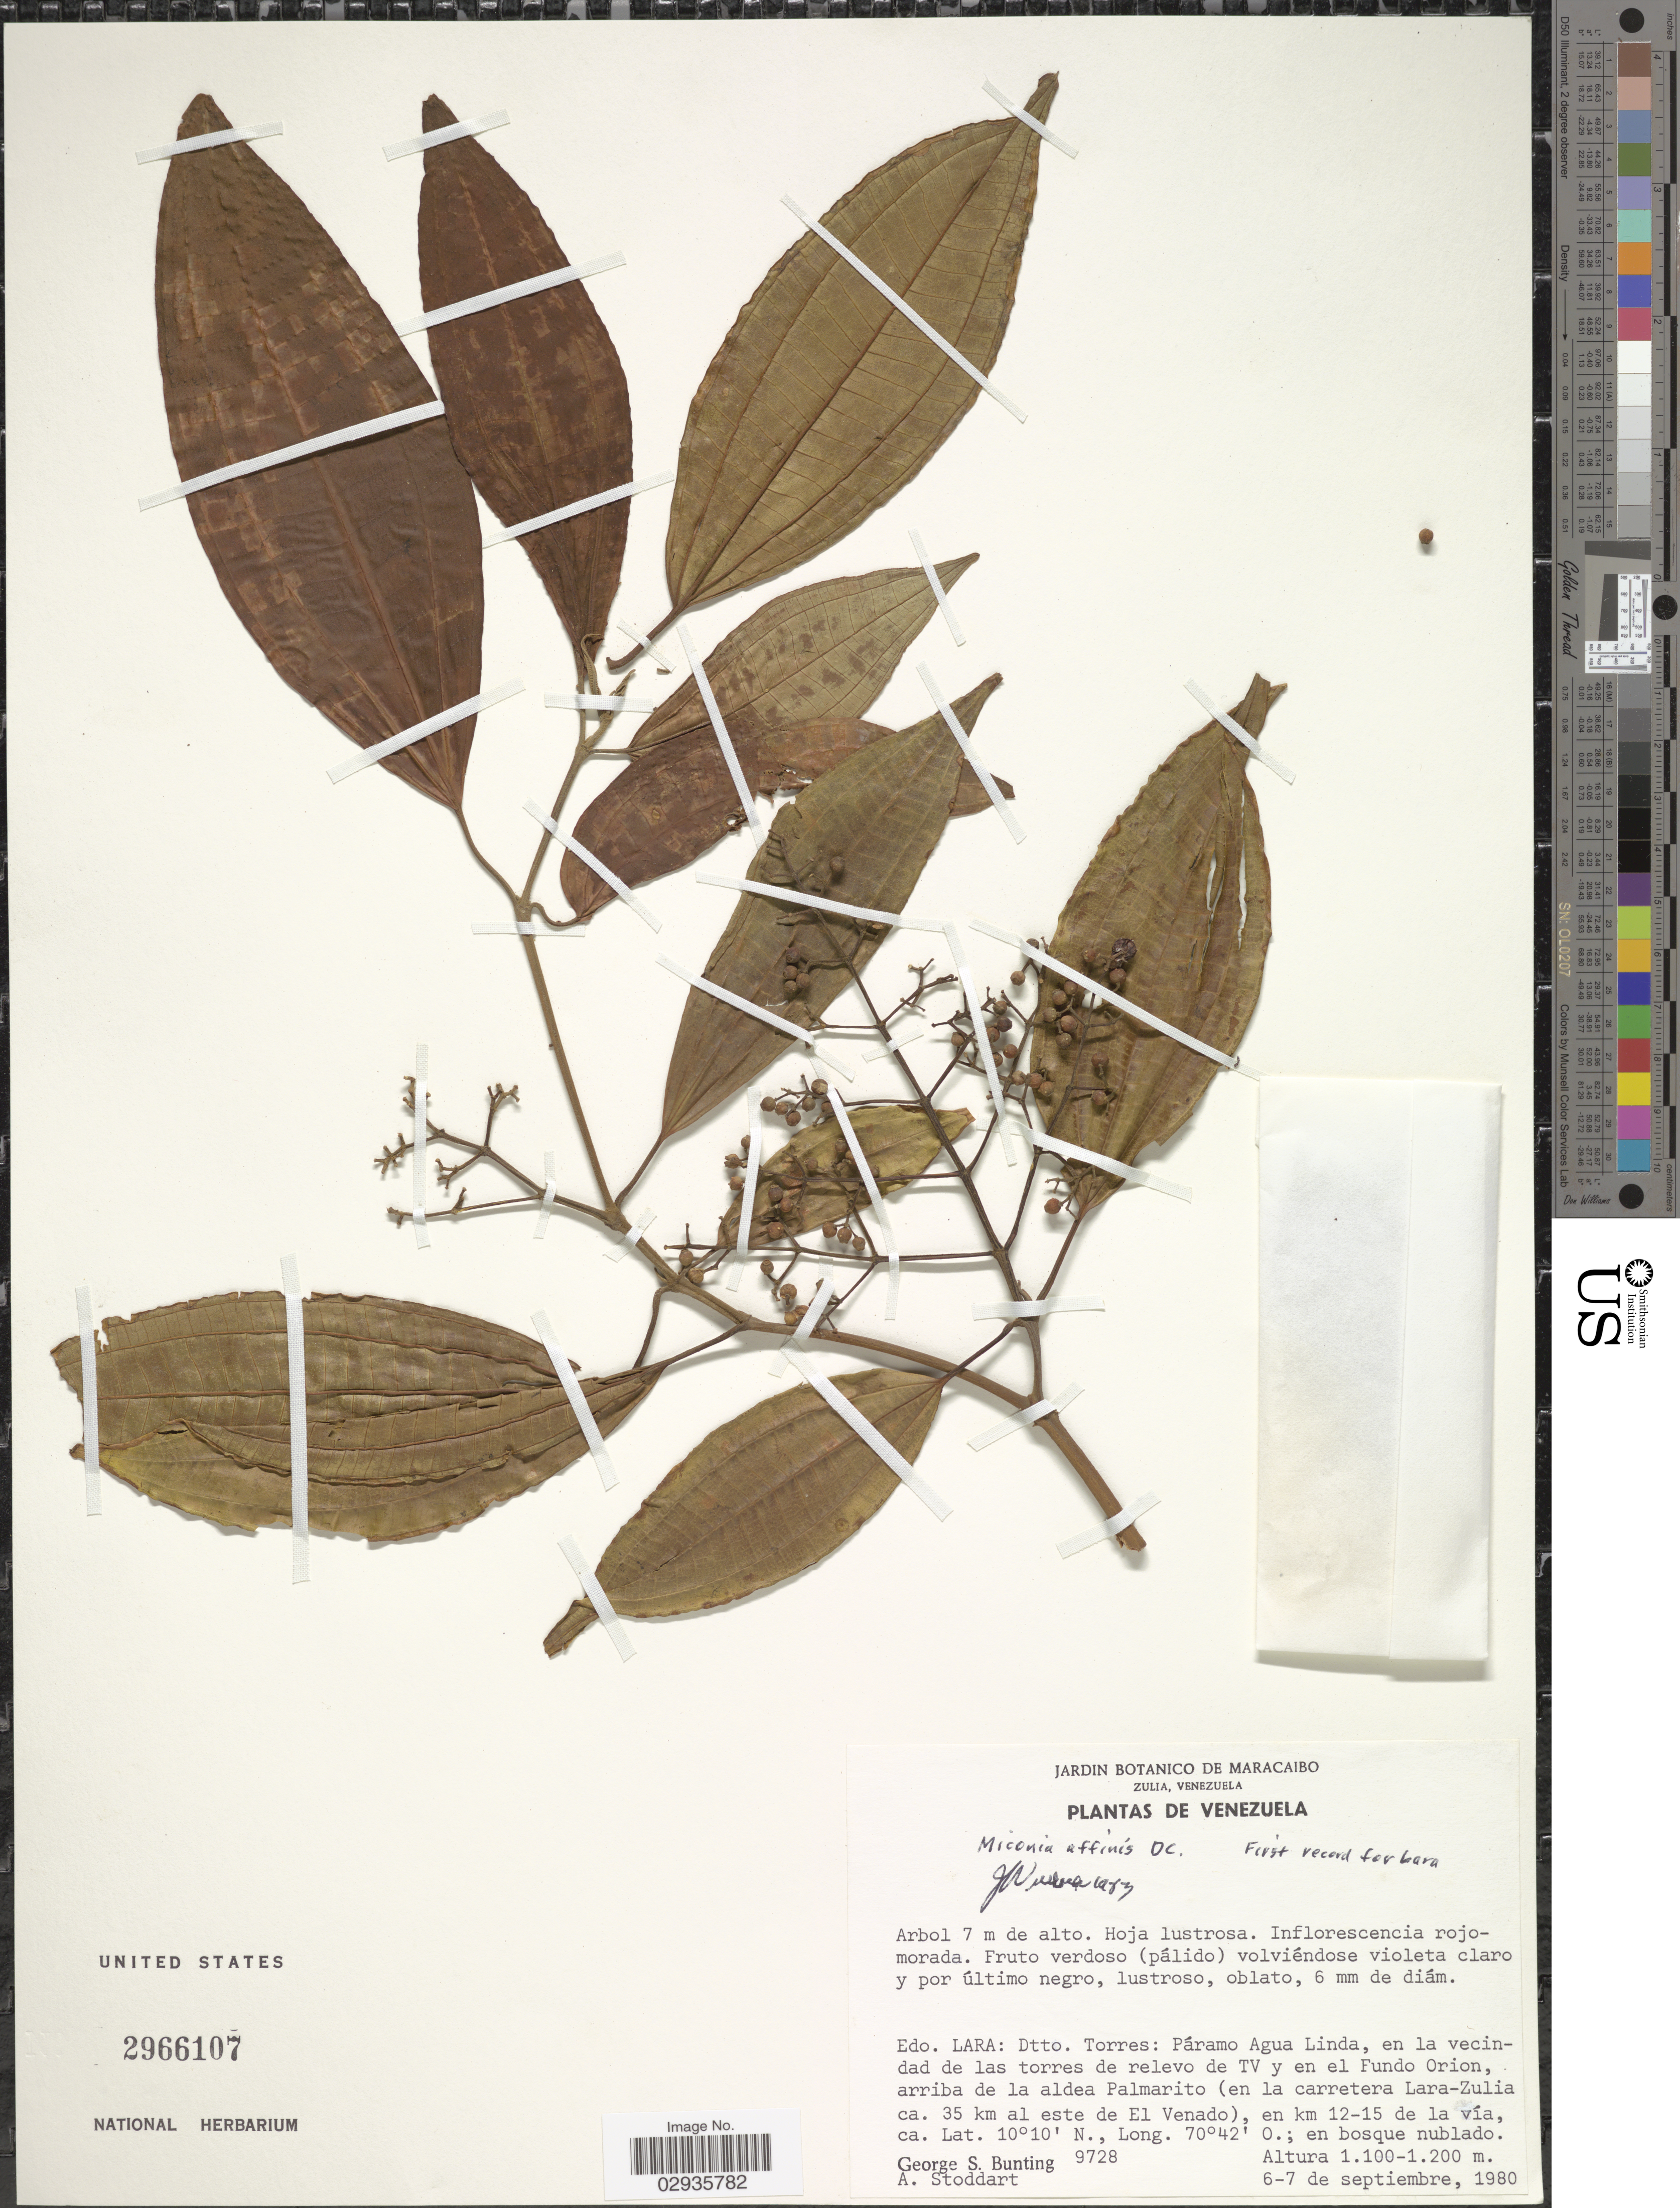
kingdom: Plantae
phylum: Tracheophyta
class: Magnoliopsida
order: Myrtales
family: Melastomataceae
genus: Miconia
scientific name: Miconia affinis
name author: DC.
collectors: G. S. Bunting & A. Stoddart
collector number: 9728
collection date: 1980-09-06/1980-09-07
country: Venezuela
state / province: Lara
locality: Dtto. Torres: Páramo Agua Linda, en la vecindad de las torres de relevo de TV y en el Fundo Orion, arriba de la aldea Palmarito (en la carretera Lara-Zulia ca. 35 km al este de El Venado), en km 12-15 de la vía.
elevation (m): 1100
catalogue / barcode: US 2966107